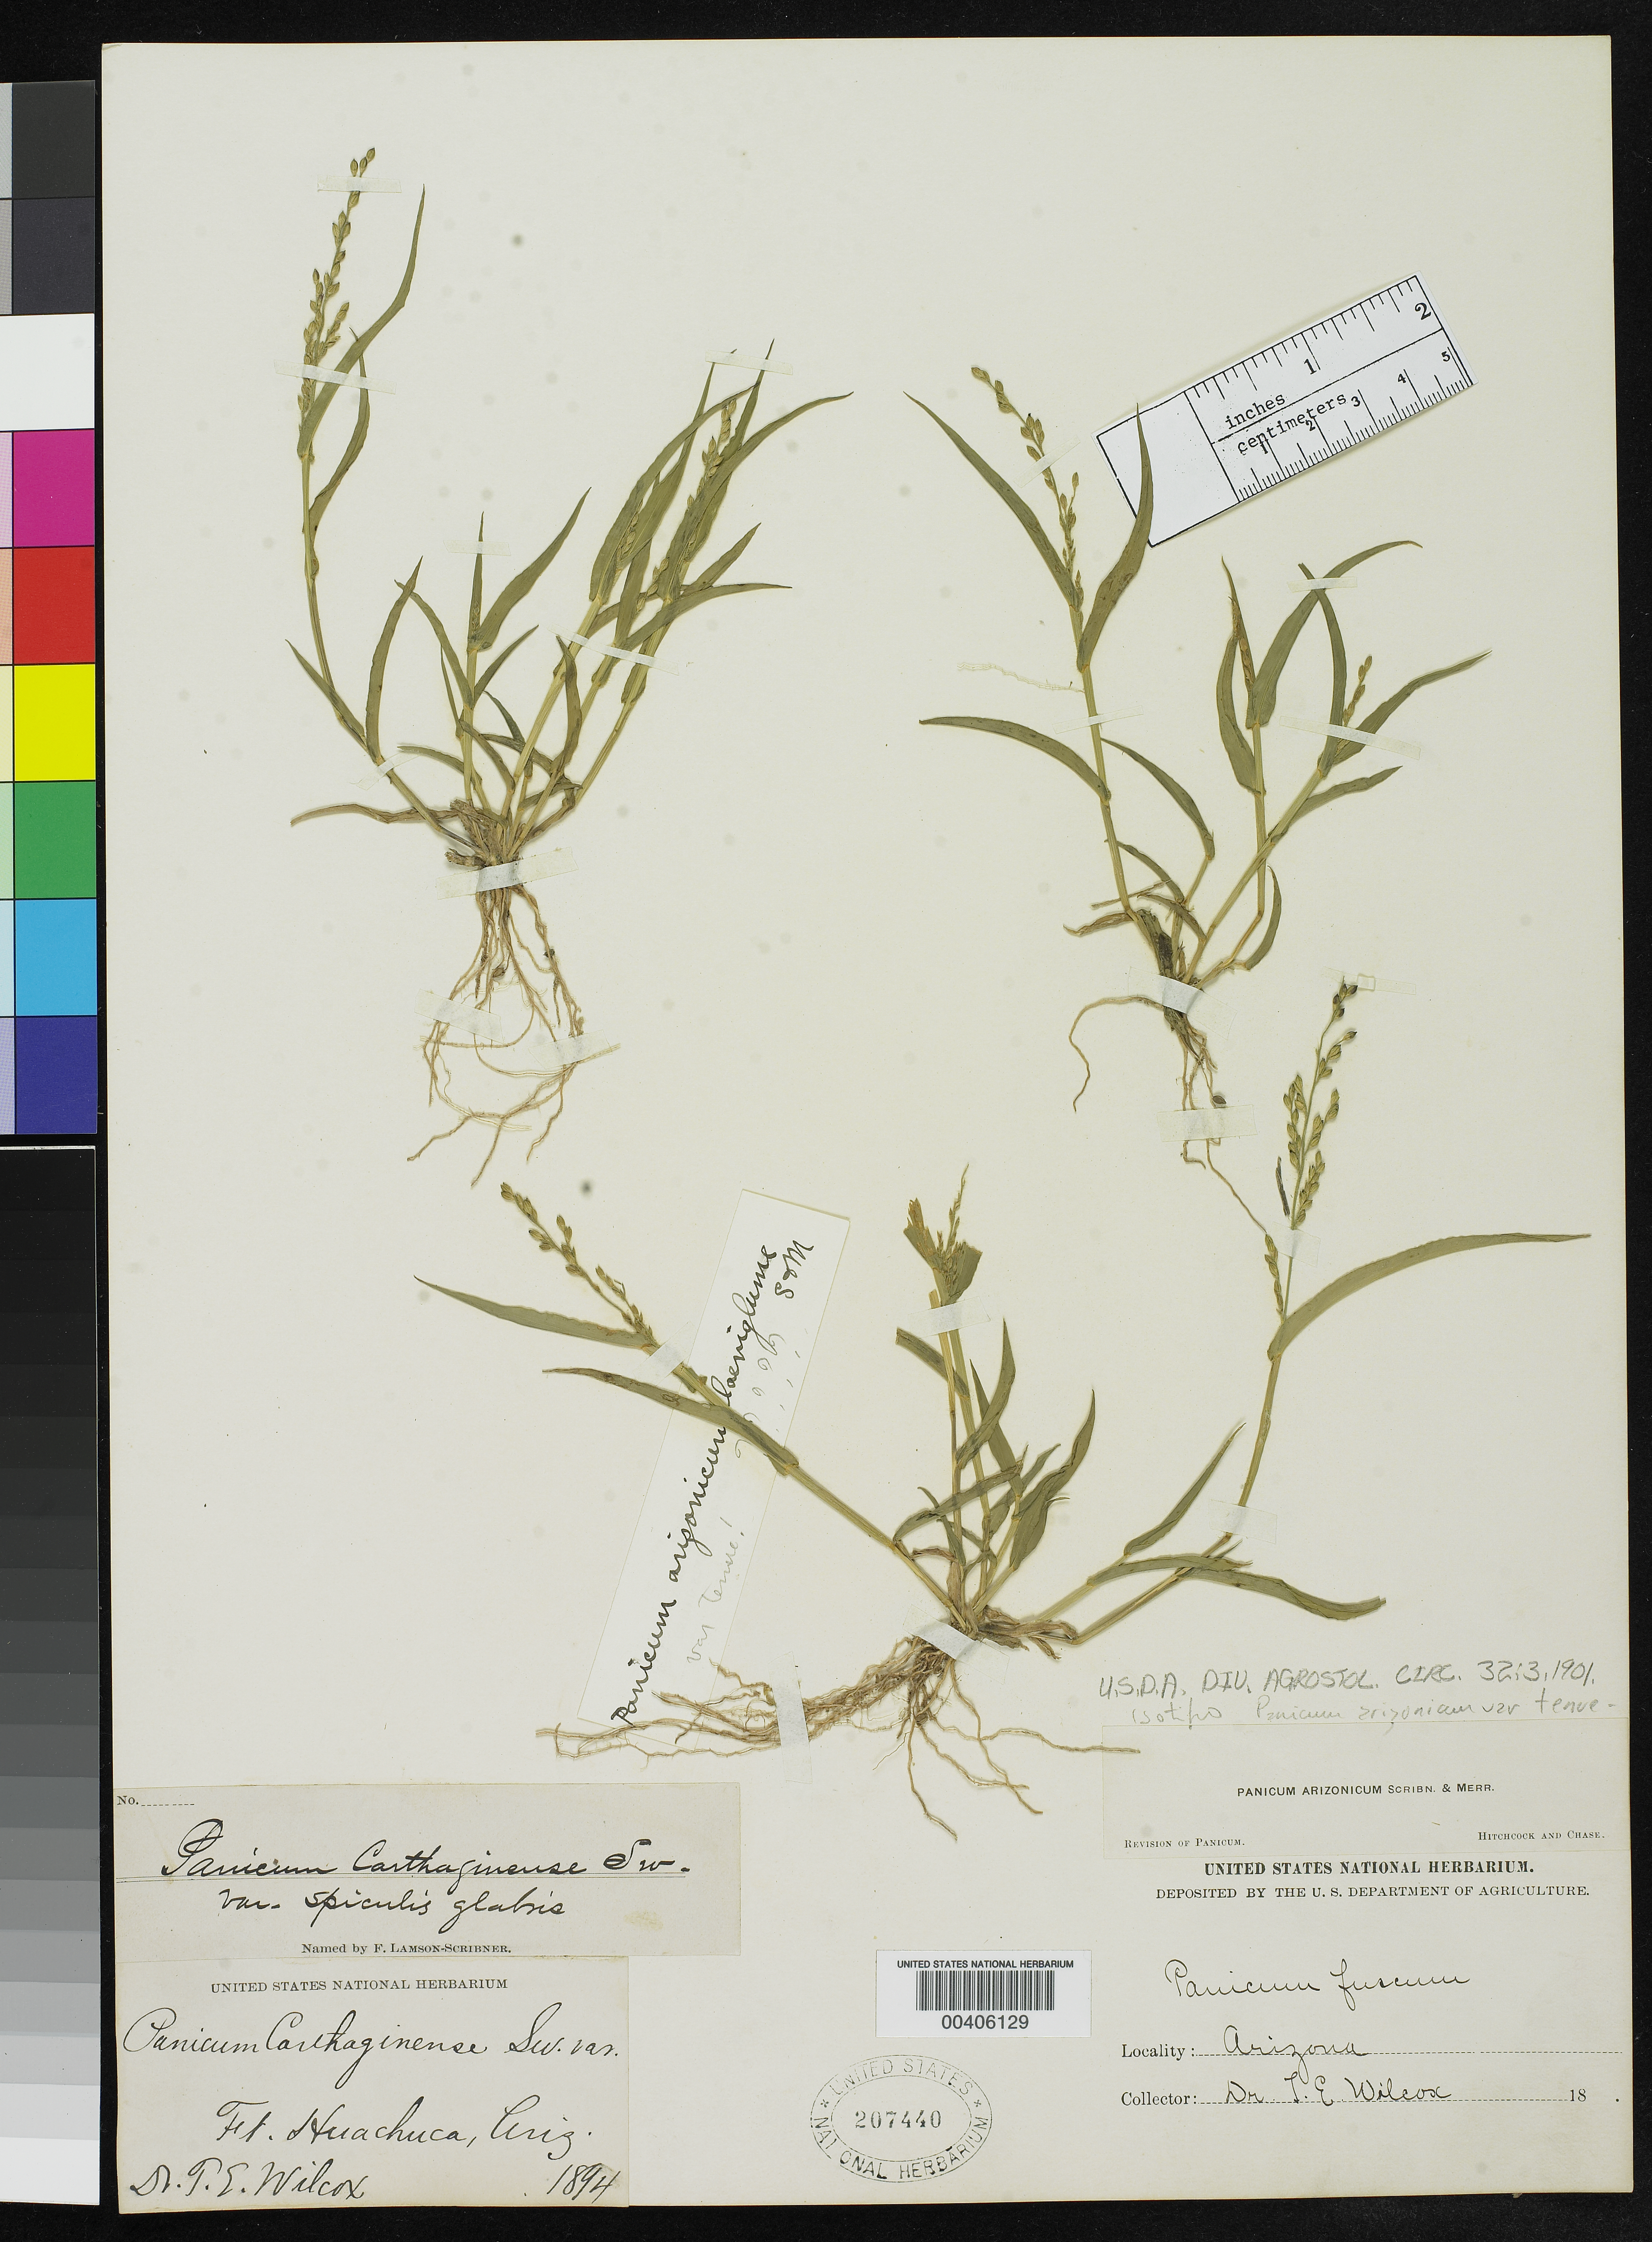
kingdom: Plantae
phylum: Tracheophyta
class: Liliopsida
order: Poales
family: Poaceae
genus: Panicum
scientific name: Panicum arizonicum var. tenue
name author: Scribn. & Merr.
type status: Isotype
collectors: T. E. Wilcox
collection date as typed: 1894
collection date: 1894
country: United States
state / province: Arizona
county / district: Cochise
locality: Fort Huachuca.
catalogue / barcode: US 207440